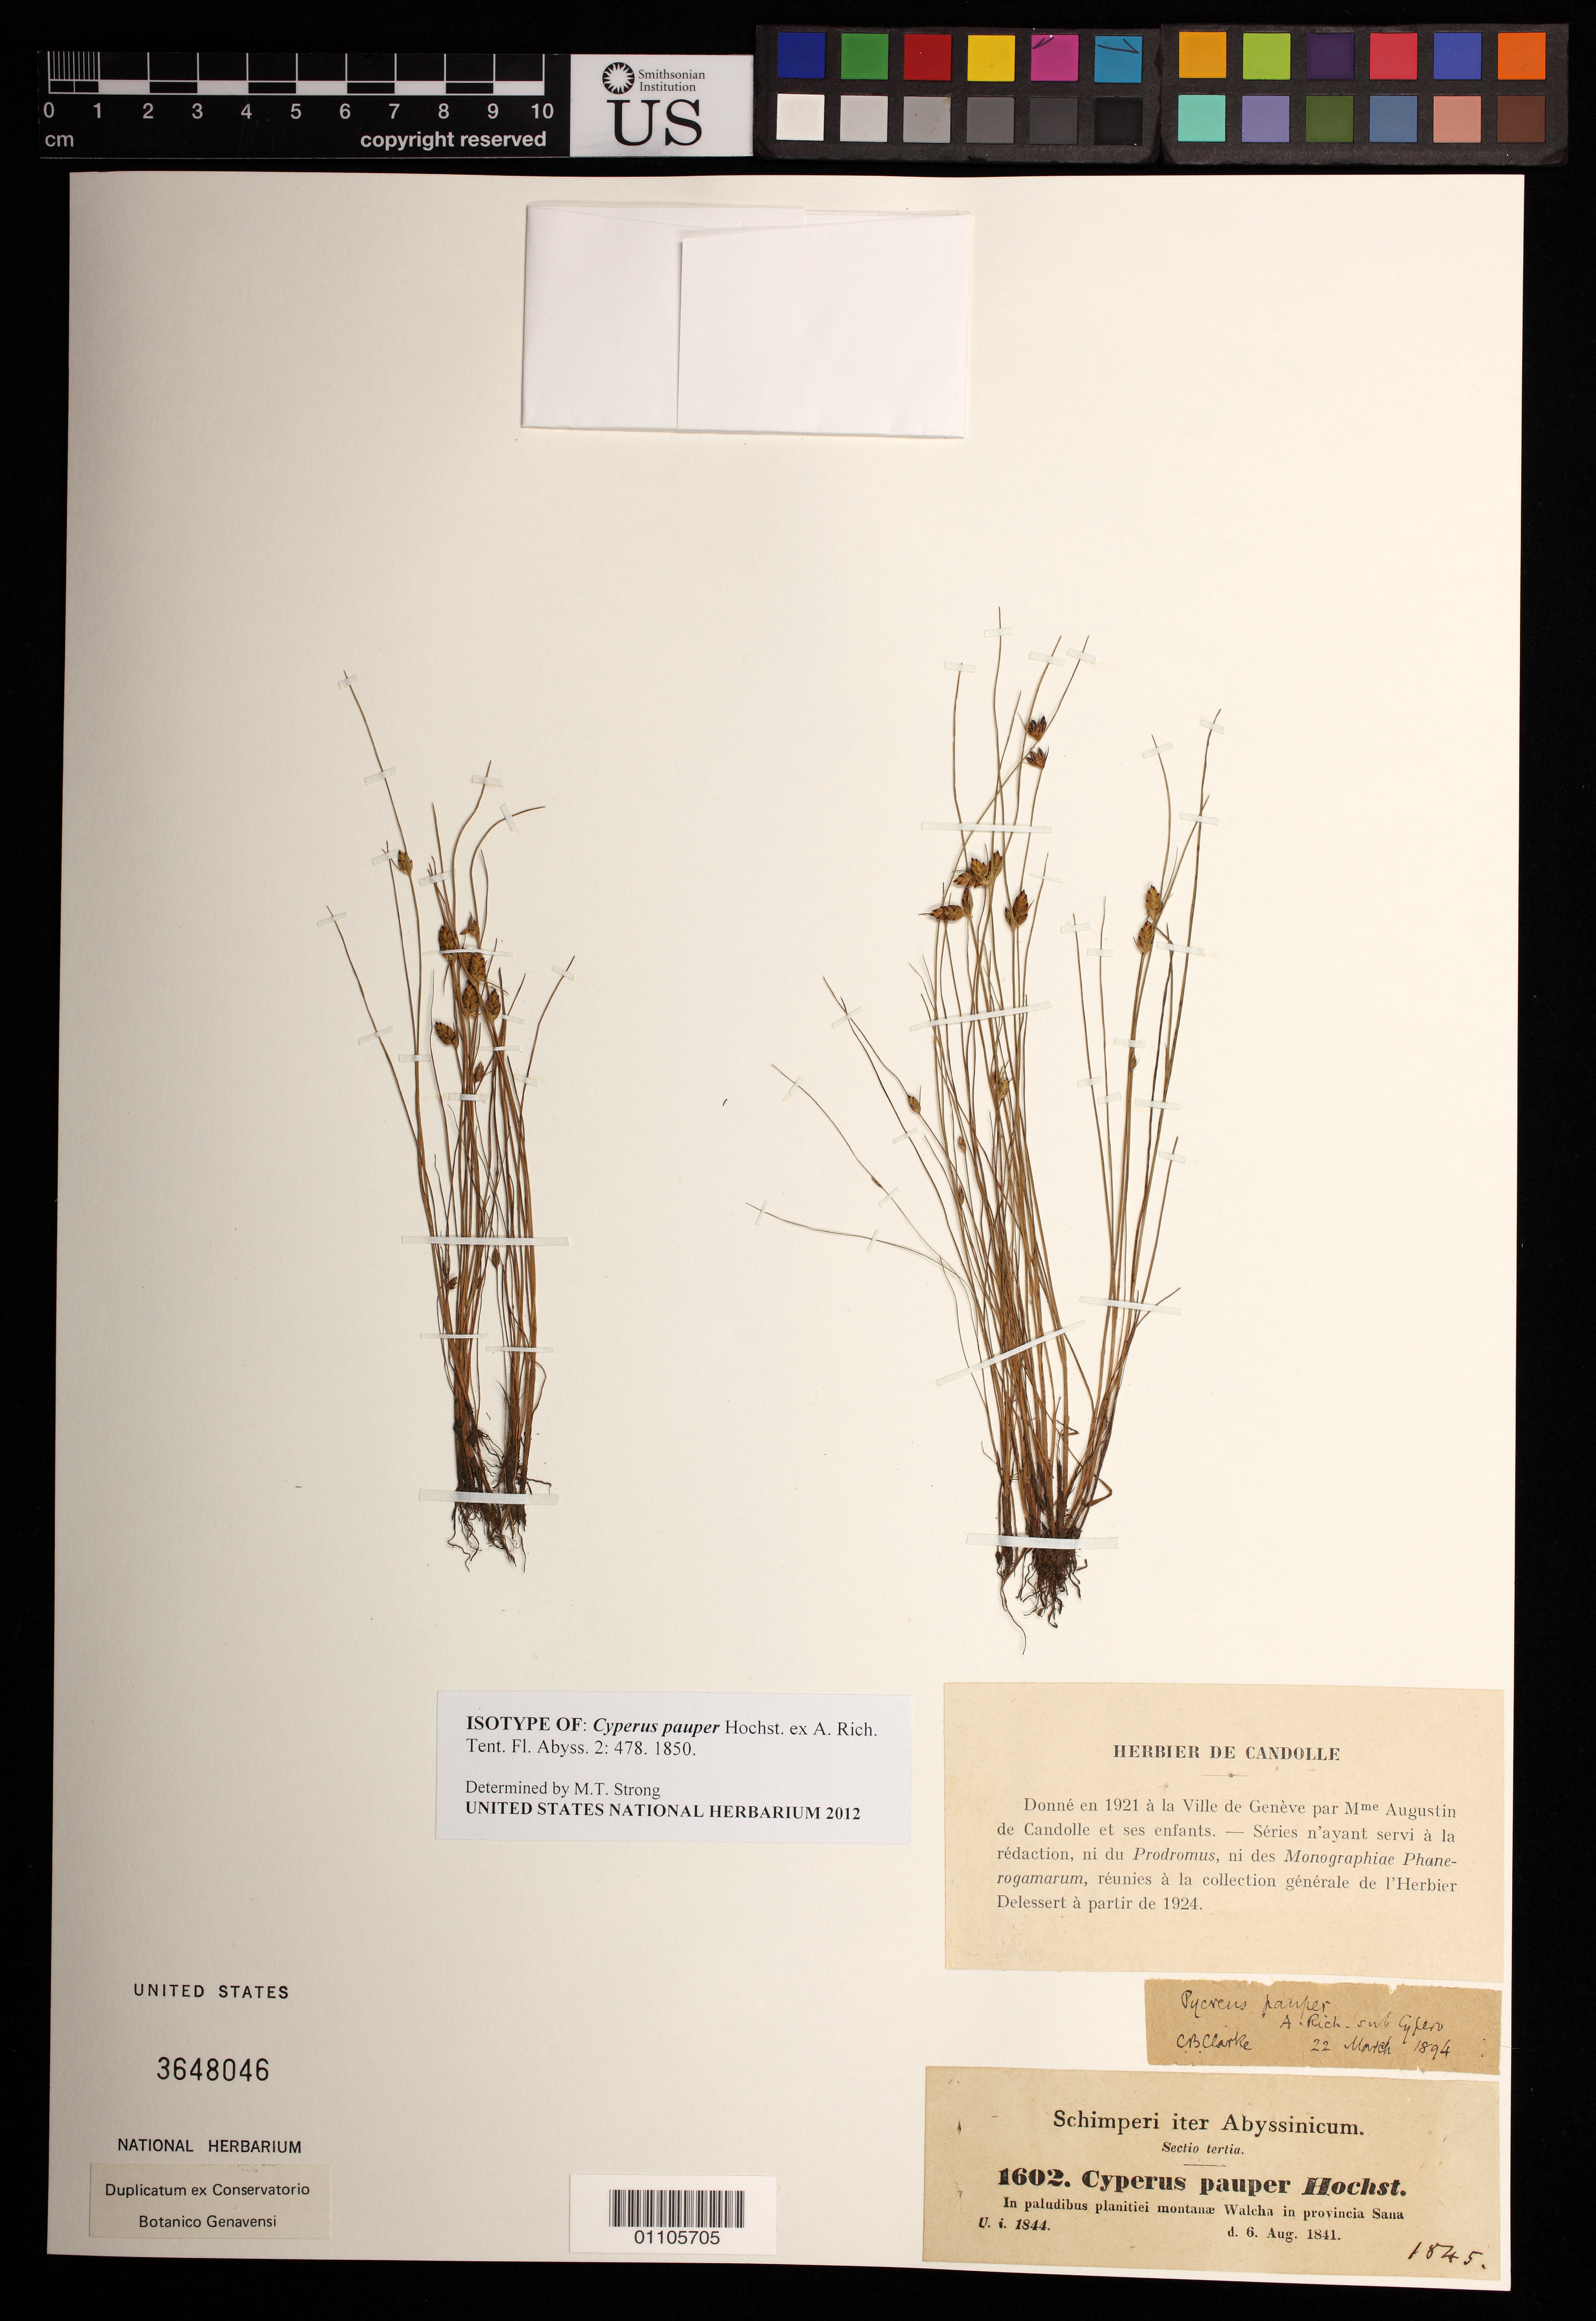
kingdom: Plantae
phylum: Tracheophyta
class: Liliopsida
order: Poales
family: Cyperaceae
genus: Cyperus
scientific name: Cyperus pauper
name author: Hochst. ex A. Rich.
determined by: Strong, M. T., (US), Smithsonian Institution - National Museum of Natural History (UNITED STATES)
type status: Isotype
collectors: G. W. Schimper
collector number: III 1602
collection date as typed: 06 Aug 1841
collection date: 1841-08-06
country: Ethiopia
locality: "Abyssinia", in paludibus planitiei montanae Walcha in provincia Sana.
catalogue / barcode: US 3648046